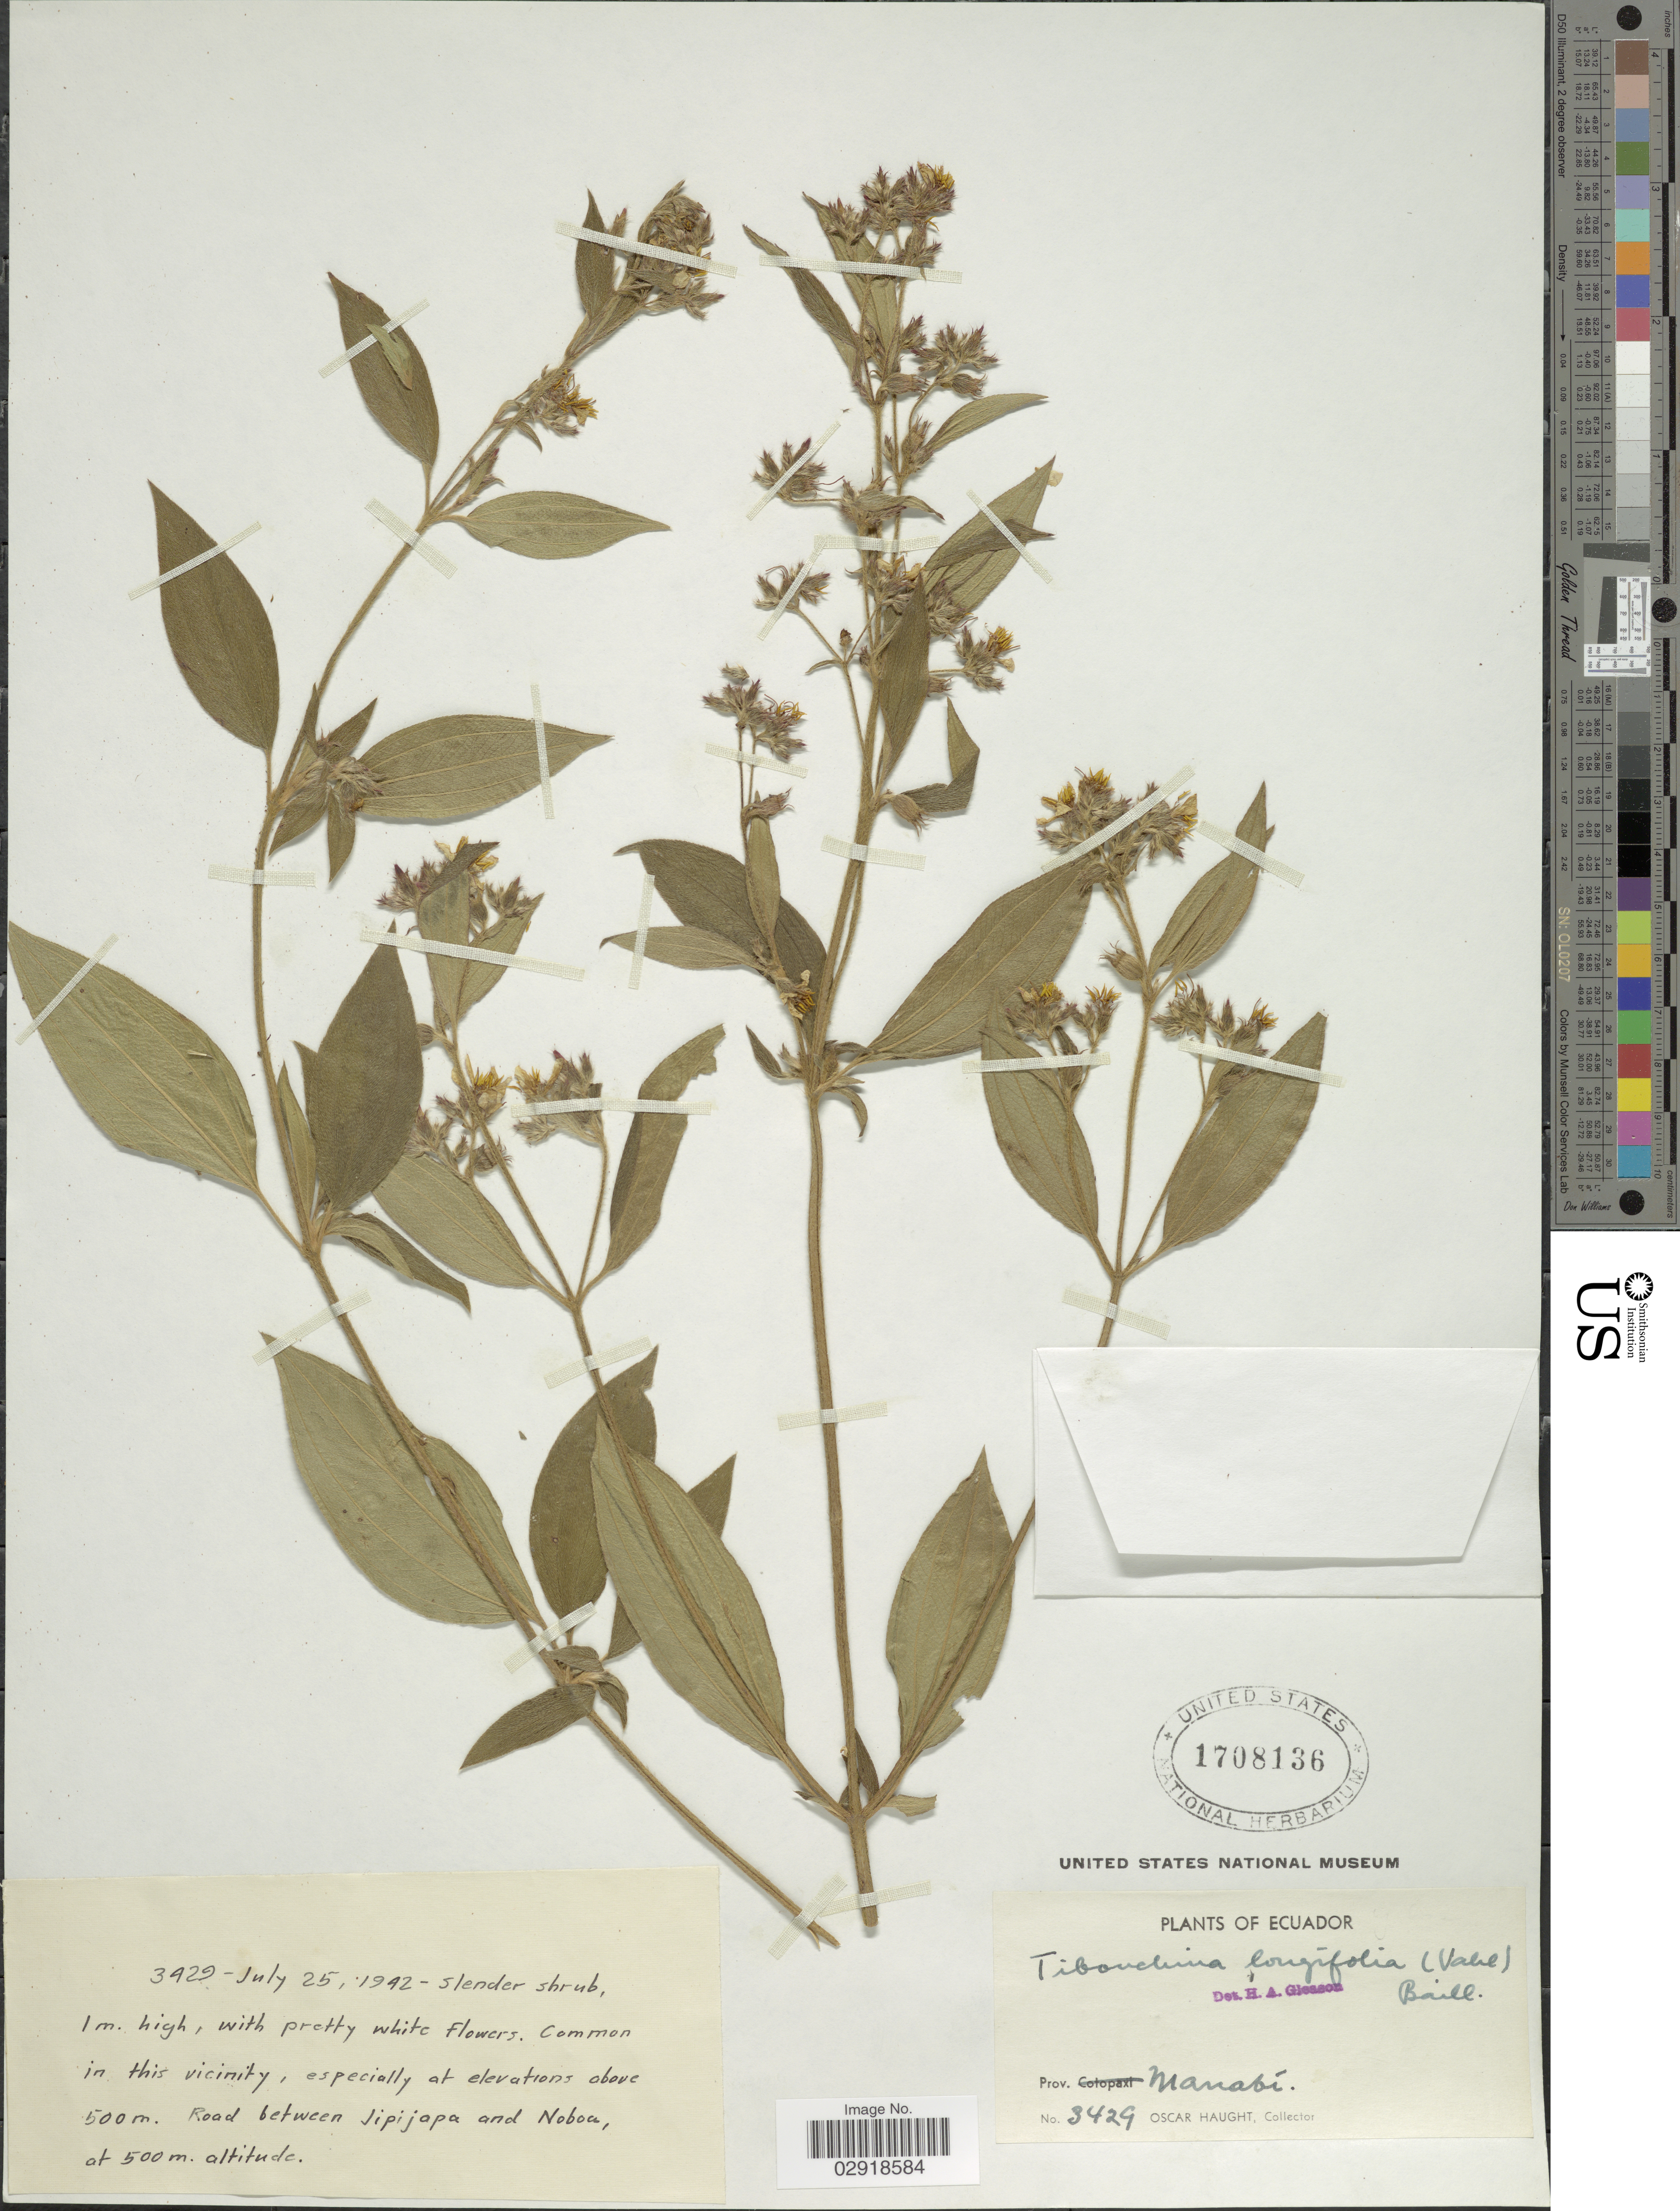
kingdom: Plantae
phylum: Tracheophyta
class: Magnoliopsida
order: Myrtales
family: Melastomataceae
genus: Chaetogastra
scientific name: Chaetogastra longifolia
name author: (Vahl) DC.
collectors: O. L. Haught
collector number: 3429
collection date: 1942-07-25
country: Ecuador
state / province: Manabí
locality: In this vicinity. Road between Jipijapa and Noboa.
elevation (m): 500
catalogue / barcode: US 1708136